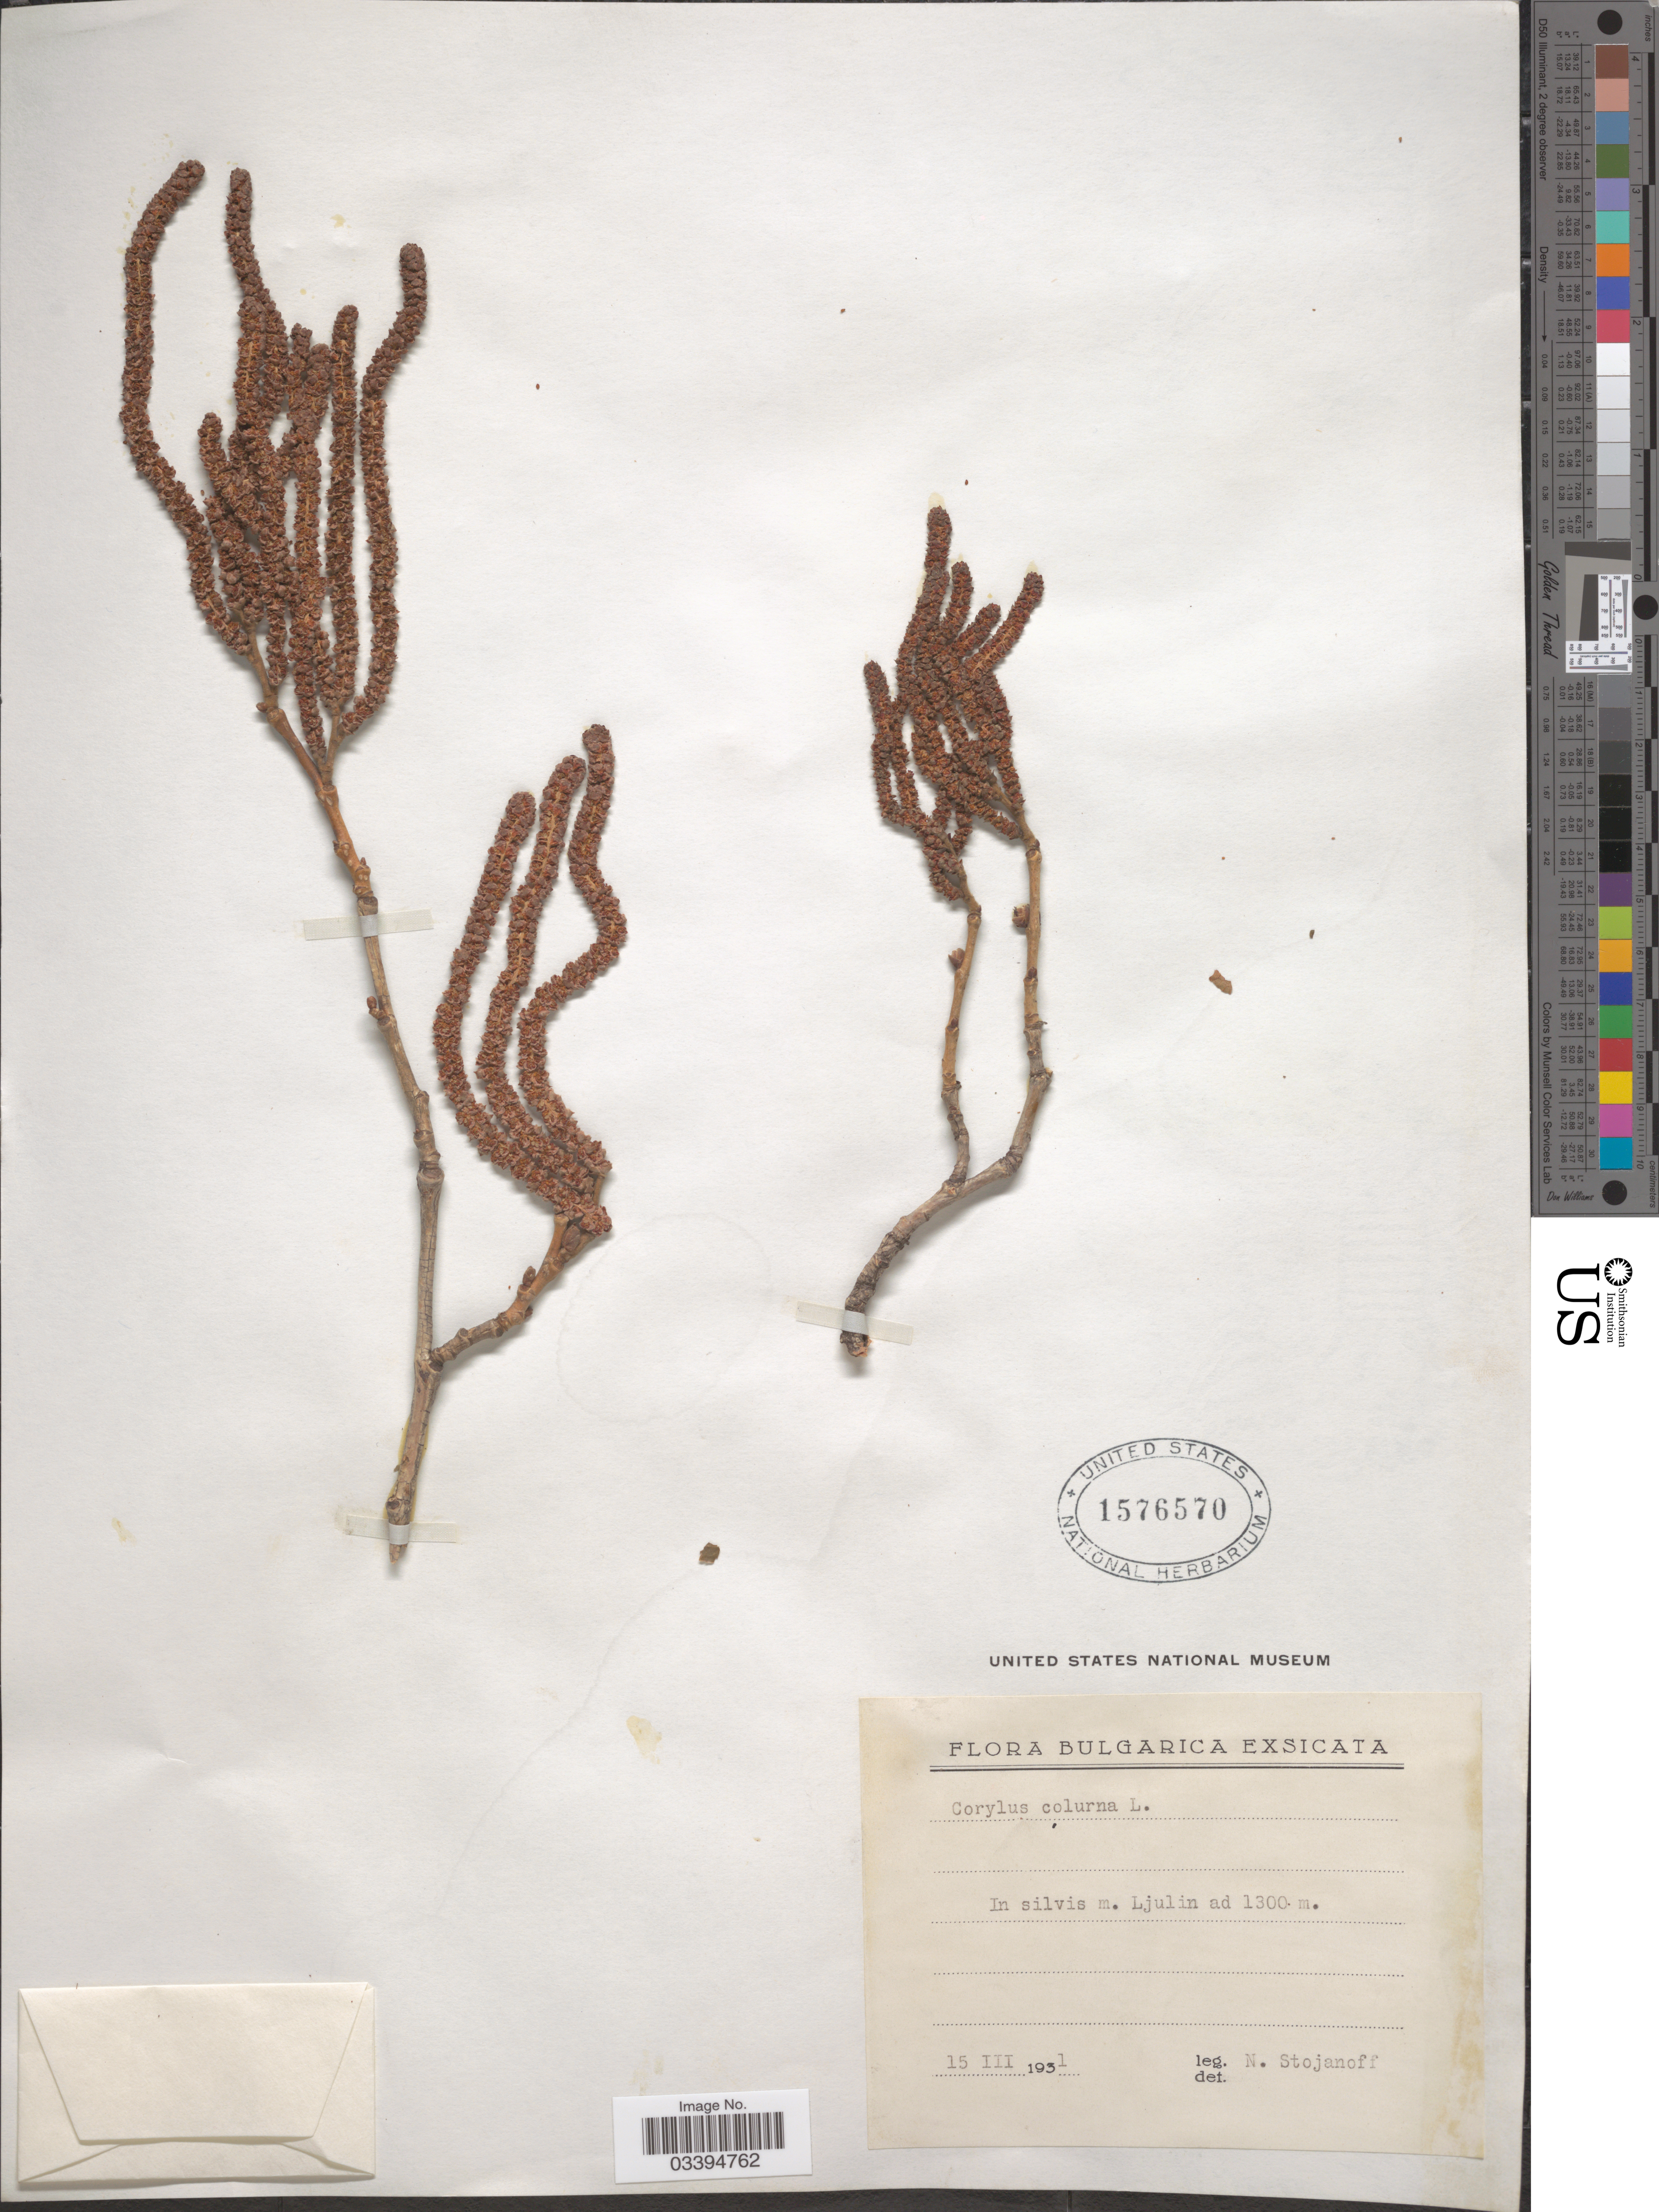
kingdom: Plantae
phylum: Tracheophyta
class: Magnoliopsida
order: Fagales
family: Betulaceae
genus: Corylus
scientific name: Corylus colurna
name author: L.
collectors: N. Stojanoff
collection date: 1931-03-15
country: Bulgaria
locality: In silvis m. Ljulin.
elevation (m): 1300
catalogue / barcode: US 1576570